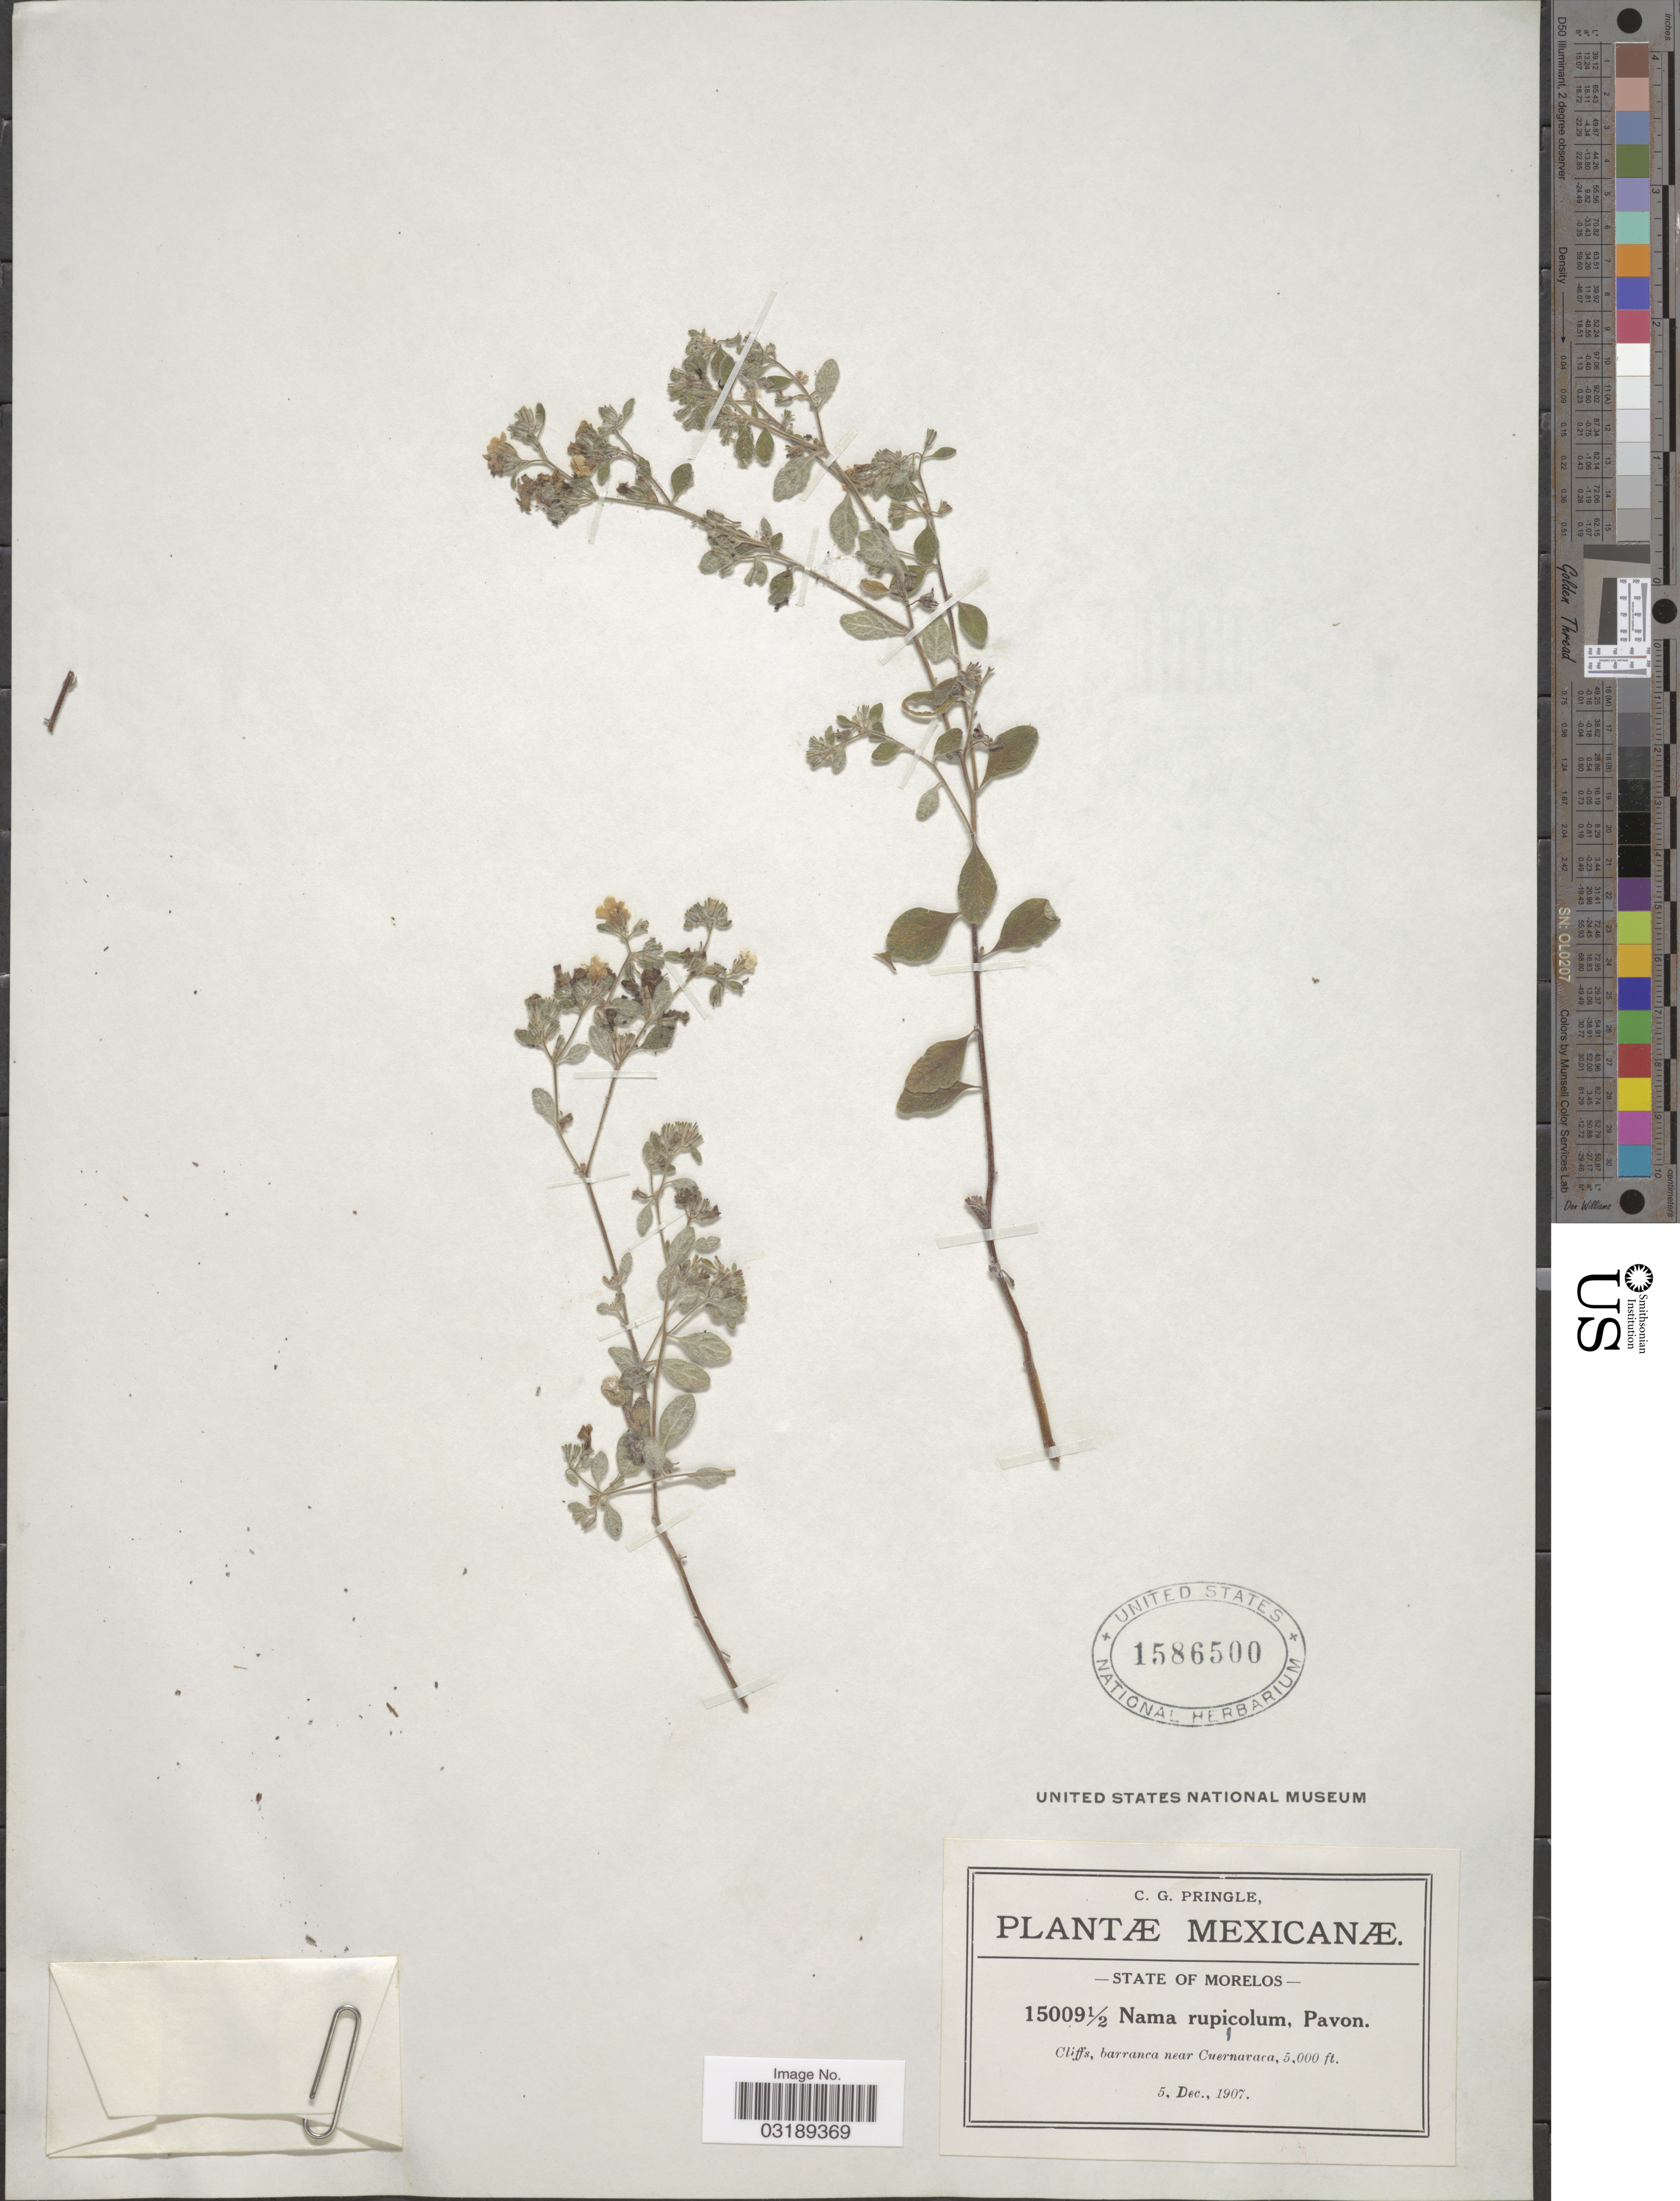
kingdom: Plantae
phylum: Tracheophyta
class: Magnoliopsida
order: Boraginales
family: Namaceae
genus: Nama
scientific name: Nama origanifolium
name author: Kunth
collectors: C. G. Pringle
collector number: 15009½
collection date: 1907-12-05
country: Mexico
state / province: Morelos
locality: Cliffs, barranca near Cuernavaca.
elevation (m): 1524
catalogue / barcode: US 1586500